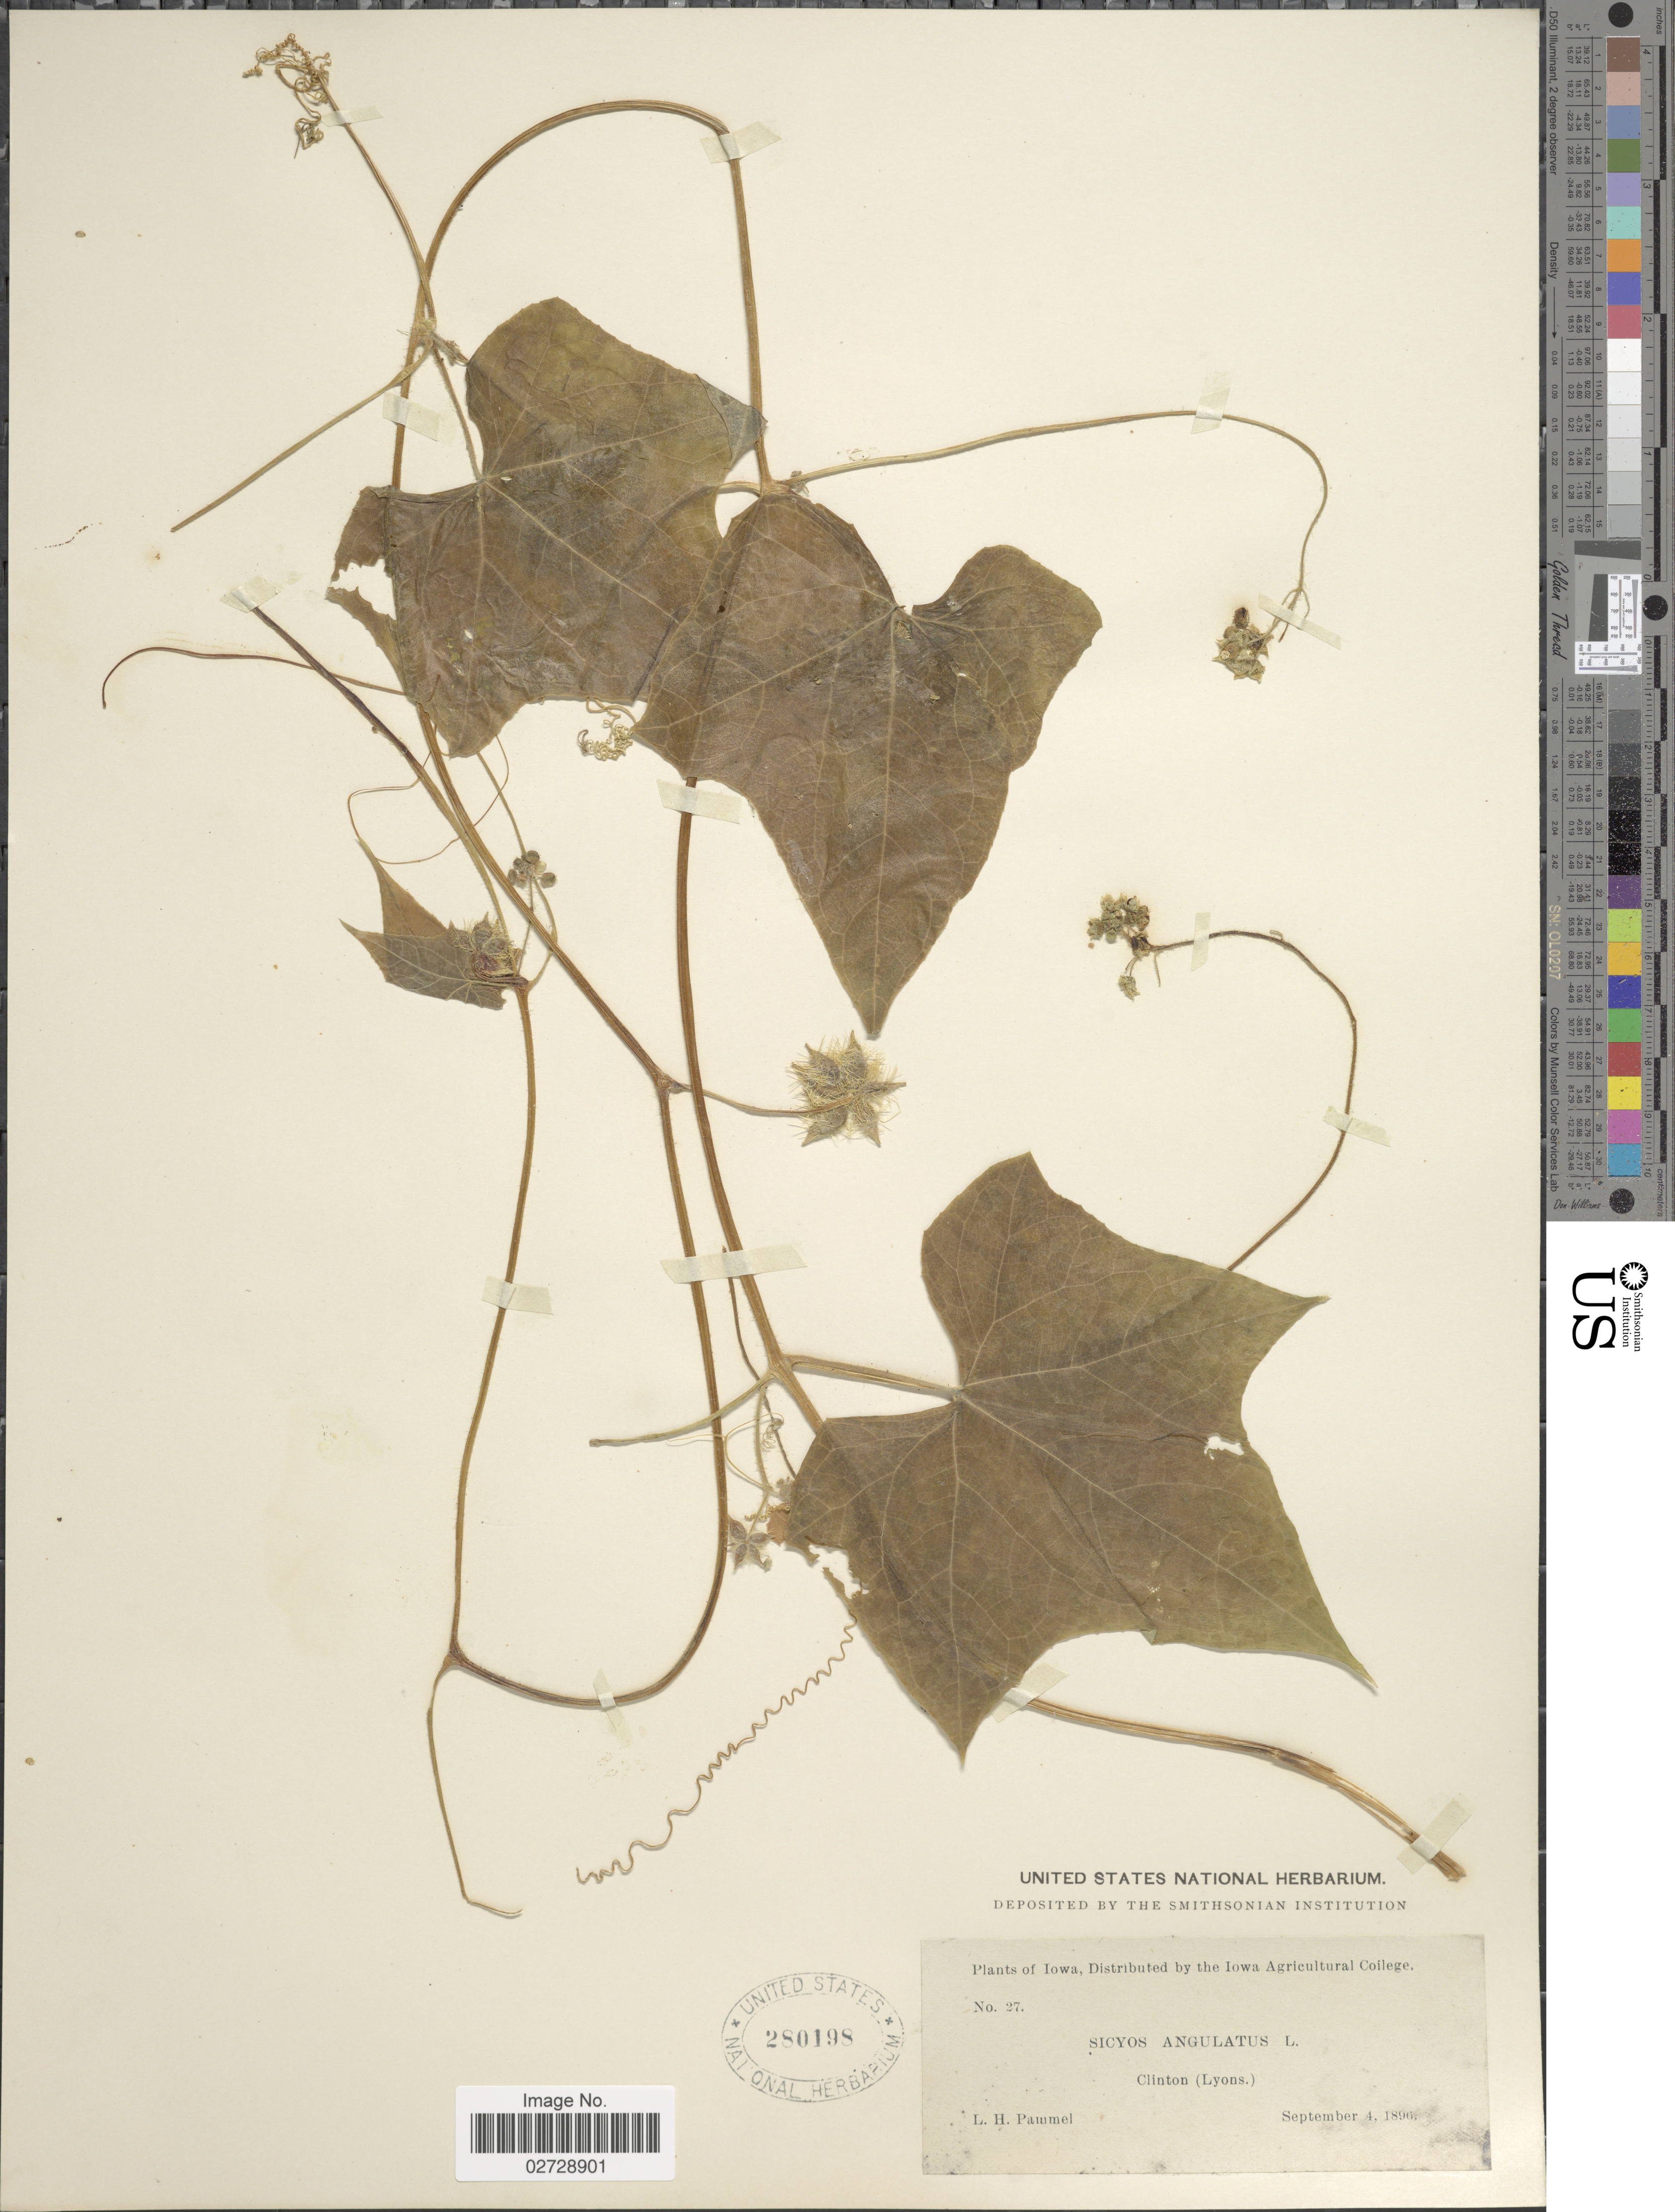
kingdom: Plantae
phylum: Tracheophyta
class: Magnoliopsida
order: Cucurbitales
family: Cucurbitaceae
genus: Sicyos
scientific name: Sicyos angulatus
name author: L.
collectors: L. Pammel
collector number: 27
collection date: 1896-09-04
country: United States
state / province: Iowa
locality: Clinton (Lyons)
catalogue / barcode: US 280198